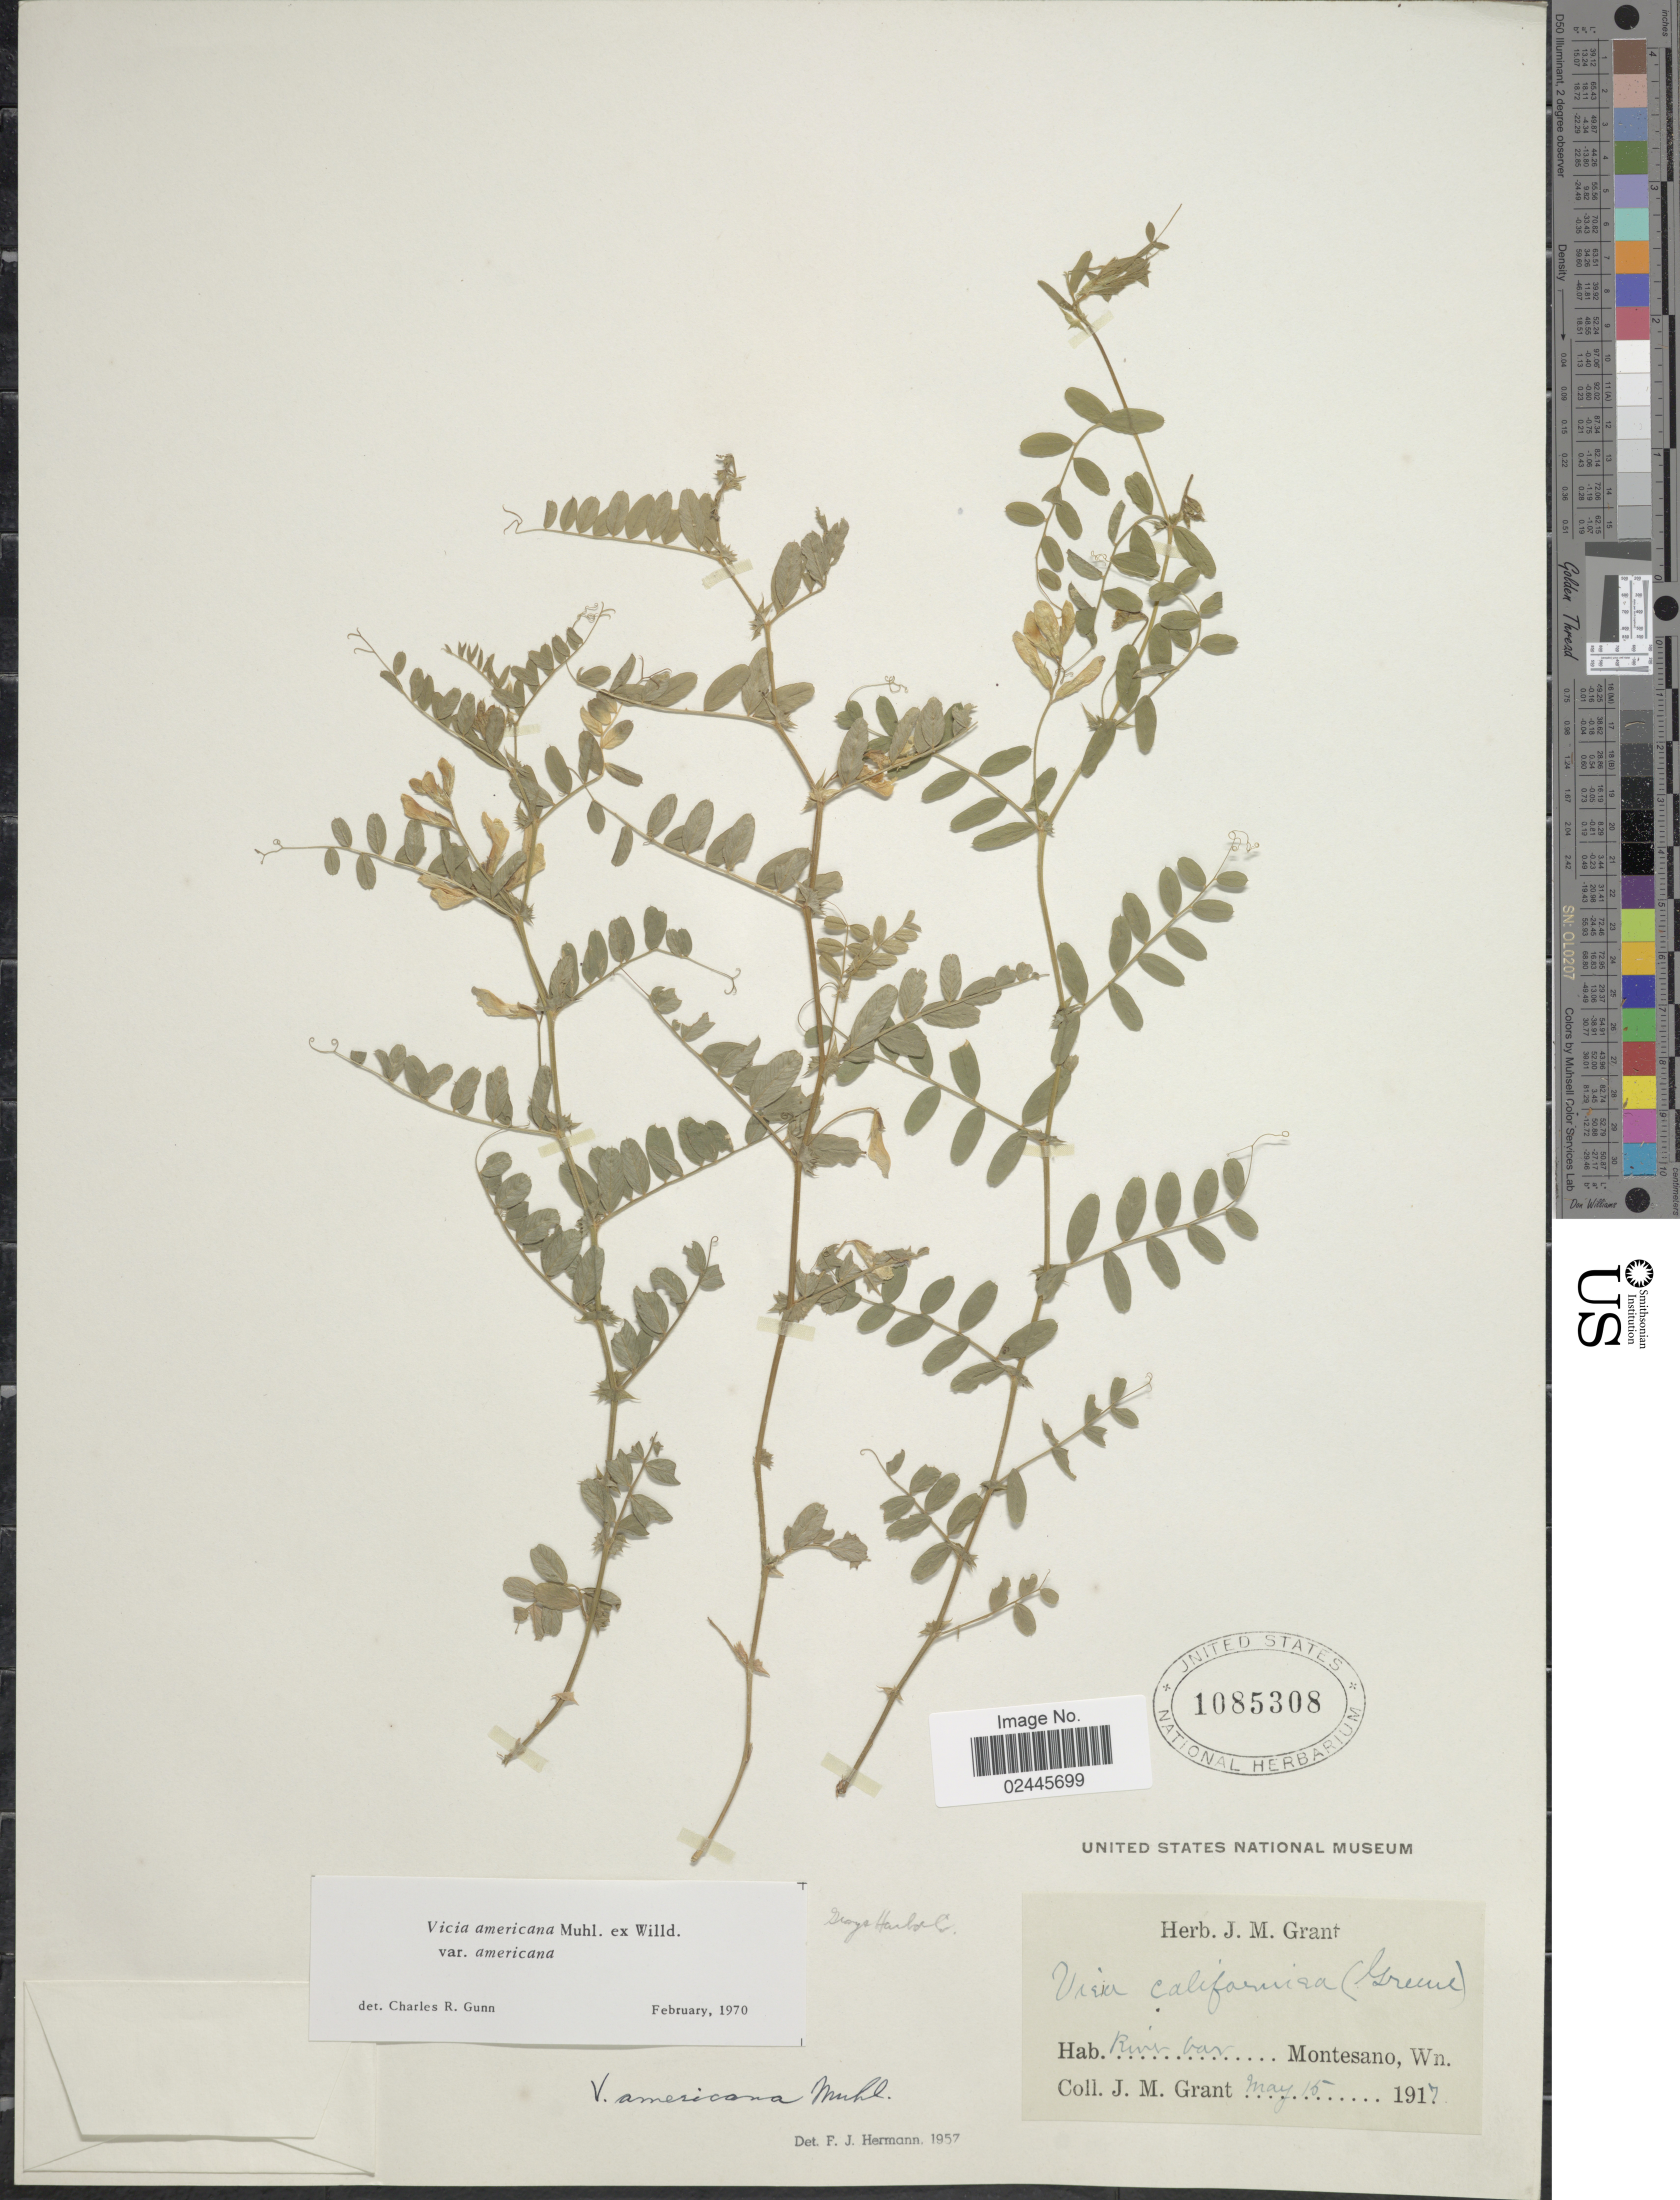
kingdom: Plantae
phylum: Tracheophyta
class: Magnoliopsida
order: Fabales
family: Fabaceae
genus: Vicia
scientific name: Vicia americana var. americana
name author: Muhl. ex Willd.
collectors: J. M. Grant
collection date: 1917-05-15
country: United States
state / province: Washington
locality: River bar, Montesano, Wn.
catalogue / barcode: US 1085308